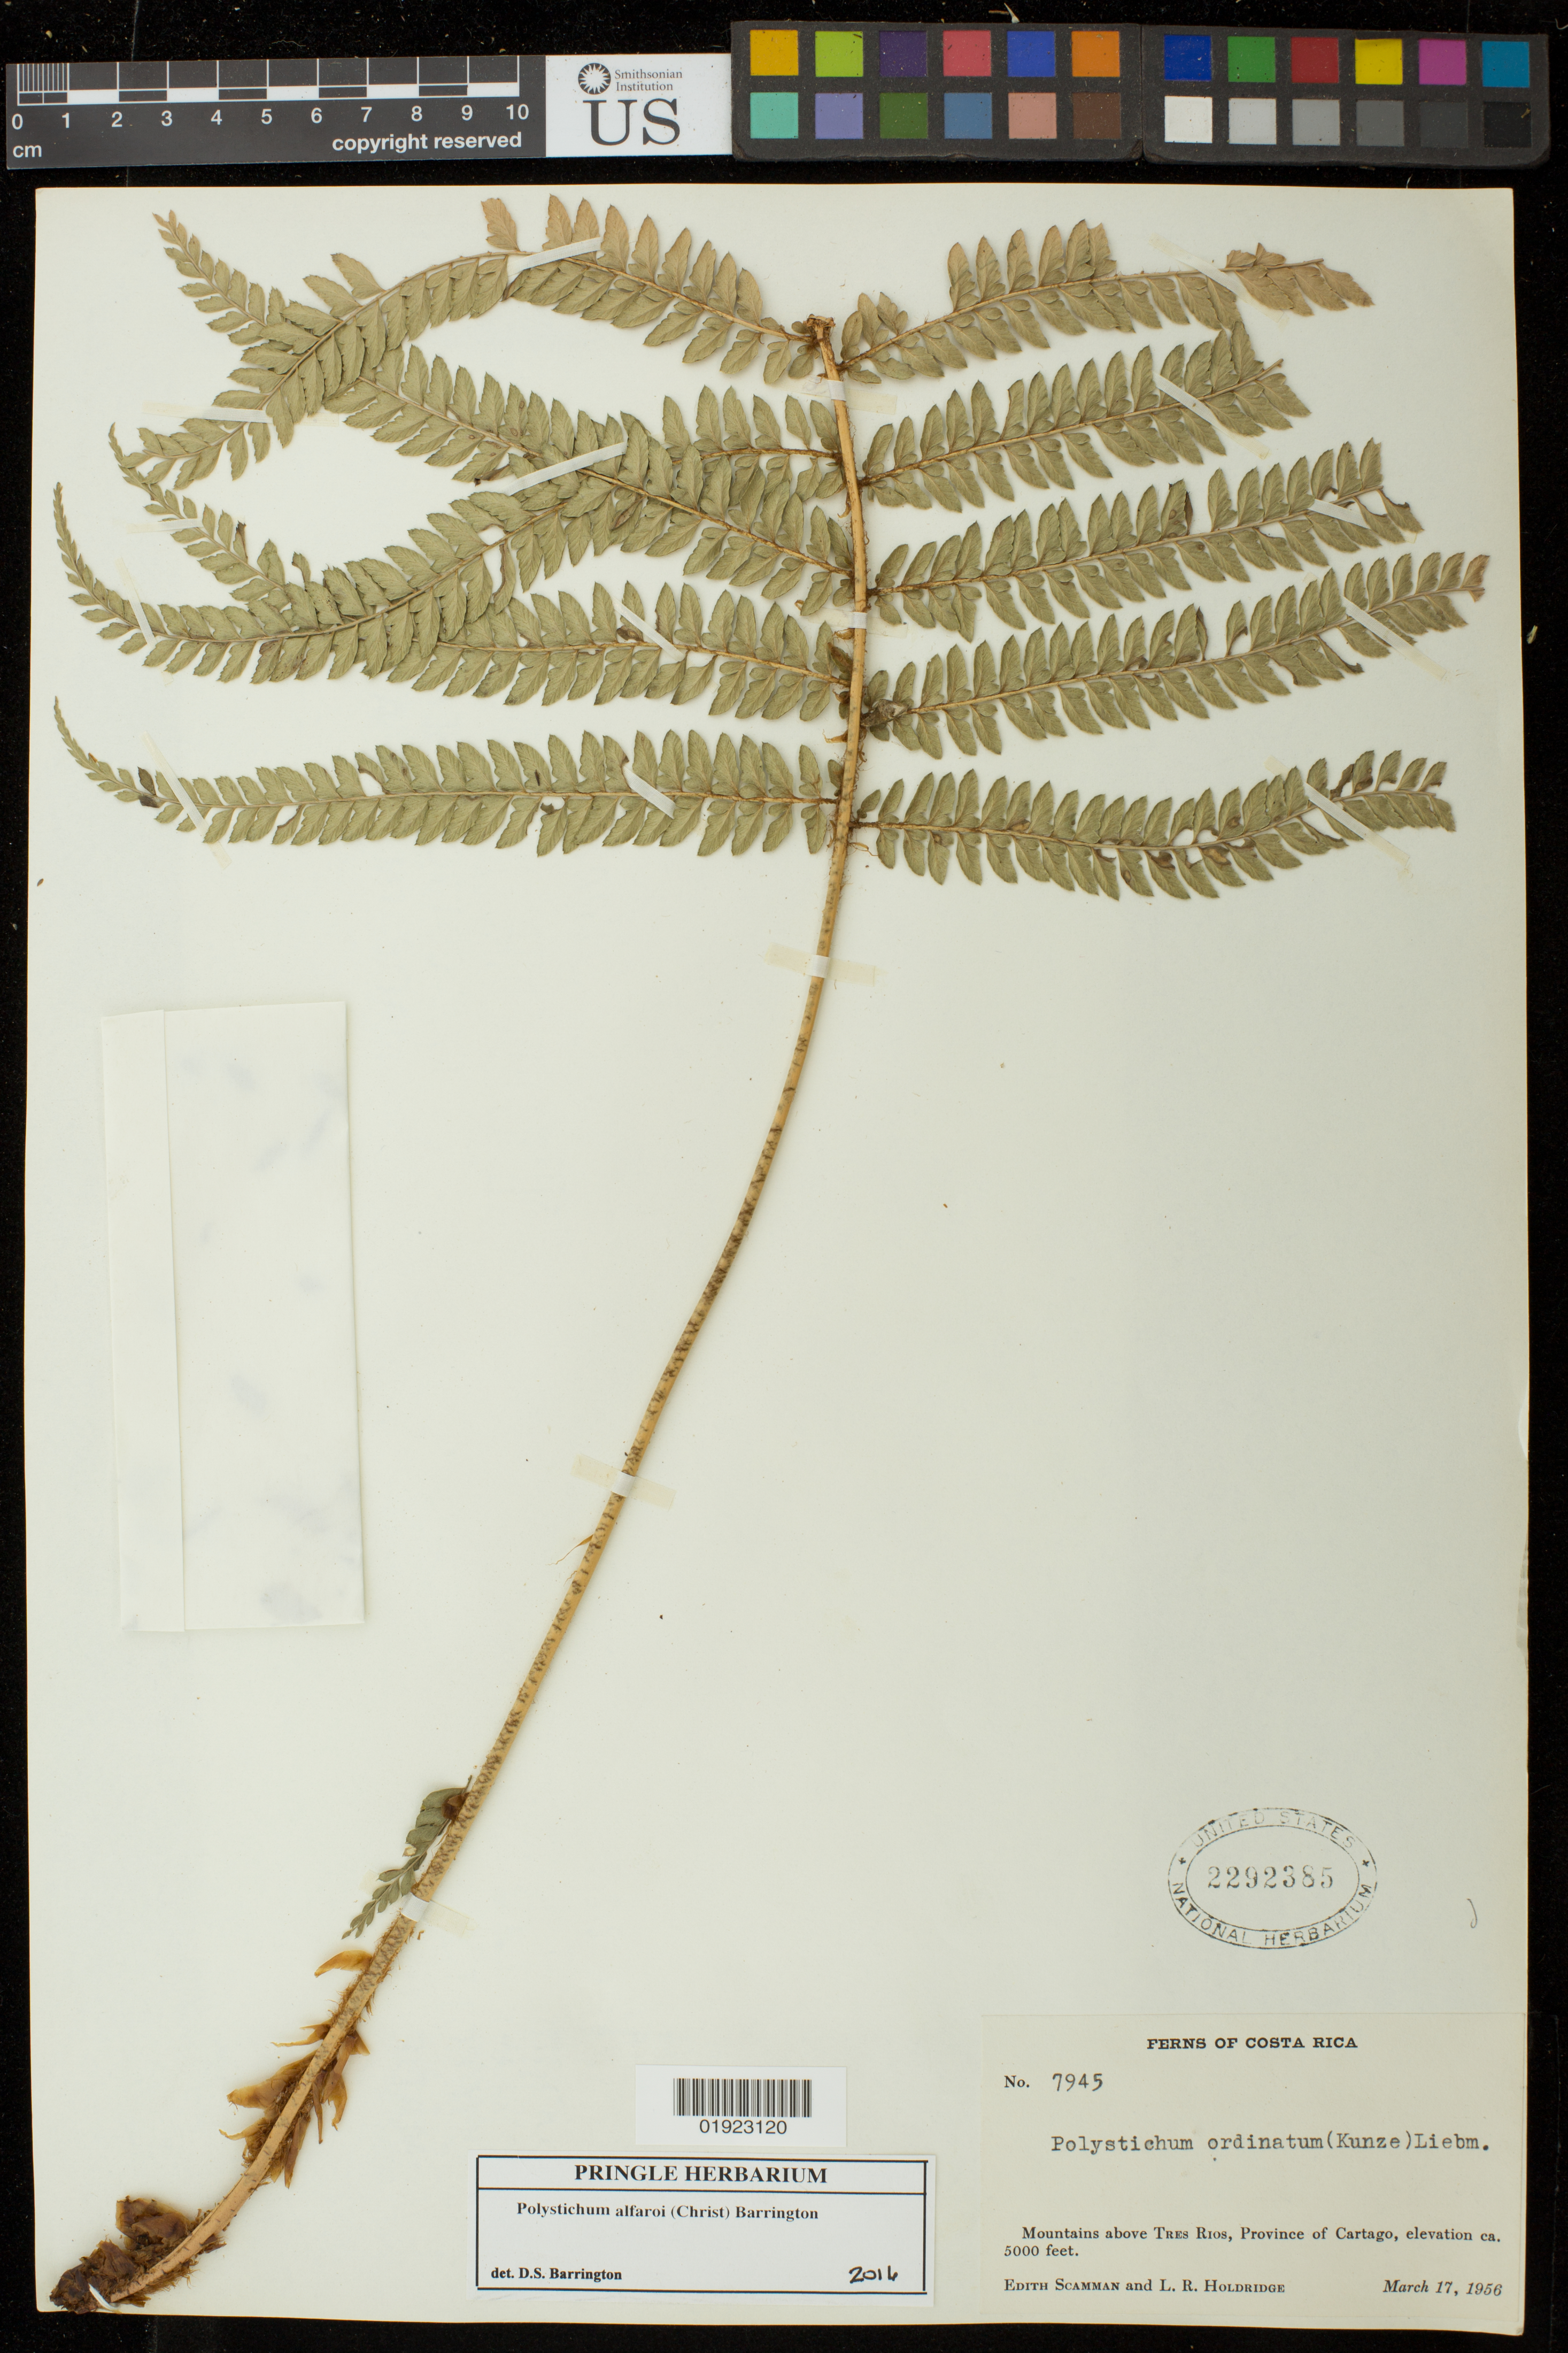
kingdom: Plantae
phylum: Tracheophyta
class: Polypodiopsida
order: Polypodiales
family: Dryopteridaceae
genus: Polystichum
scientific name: Polystichum alfaroi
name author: (Christ) Barrington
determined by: Barrington, D. S., Curator (VT), University of Vermont (UNITED STATES)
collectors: E. Scamman & L. Holdridge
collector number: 7945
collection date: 1956-03-17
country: Costa Rica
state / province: Cartago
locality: Mountains above Tres Rios.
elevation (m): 1524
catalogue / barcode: US 2292385